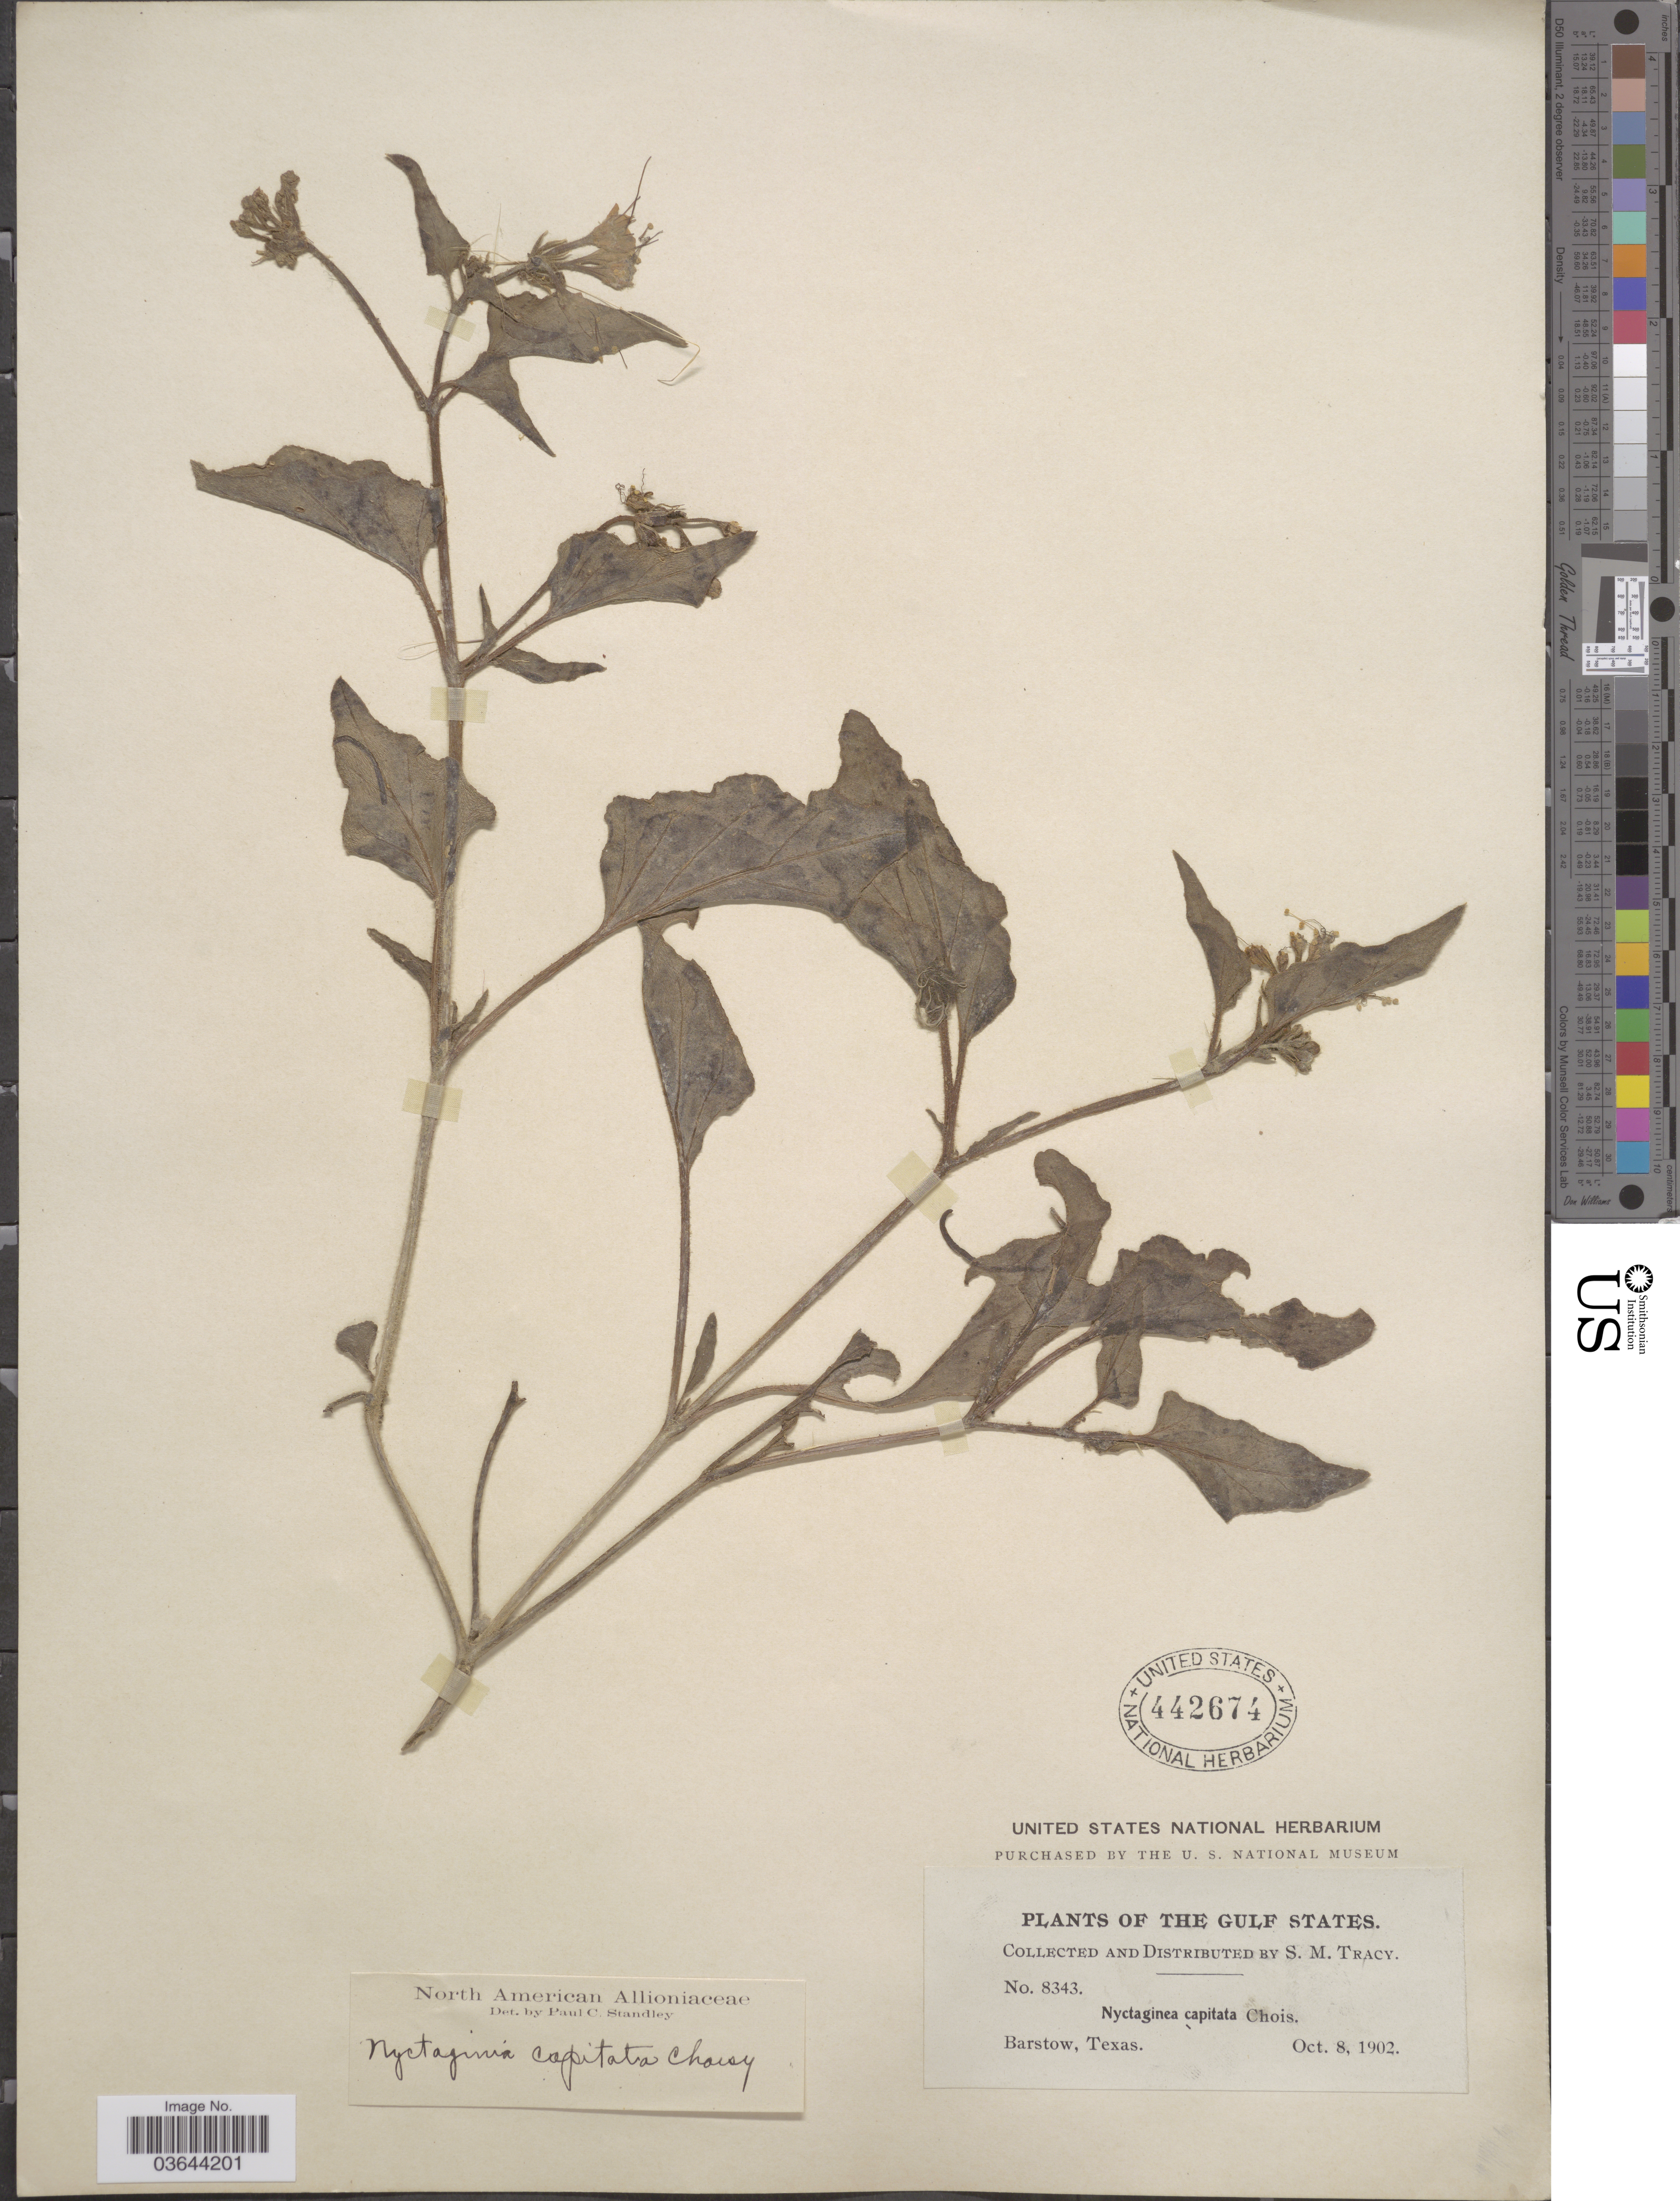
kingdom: Plantae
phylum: Tracheophyta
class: Magnoliopsida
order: Caryophyllales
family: Nyctaginaceae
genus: Nyctaginia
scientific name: Nyctaginia capitata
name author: Choisy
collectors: S. M. Tracy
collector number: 8343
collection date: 1902-10-08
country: United States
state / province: Texas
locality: The Gulf States. Barstow.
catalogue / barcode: US 442674